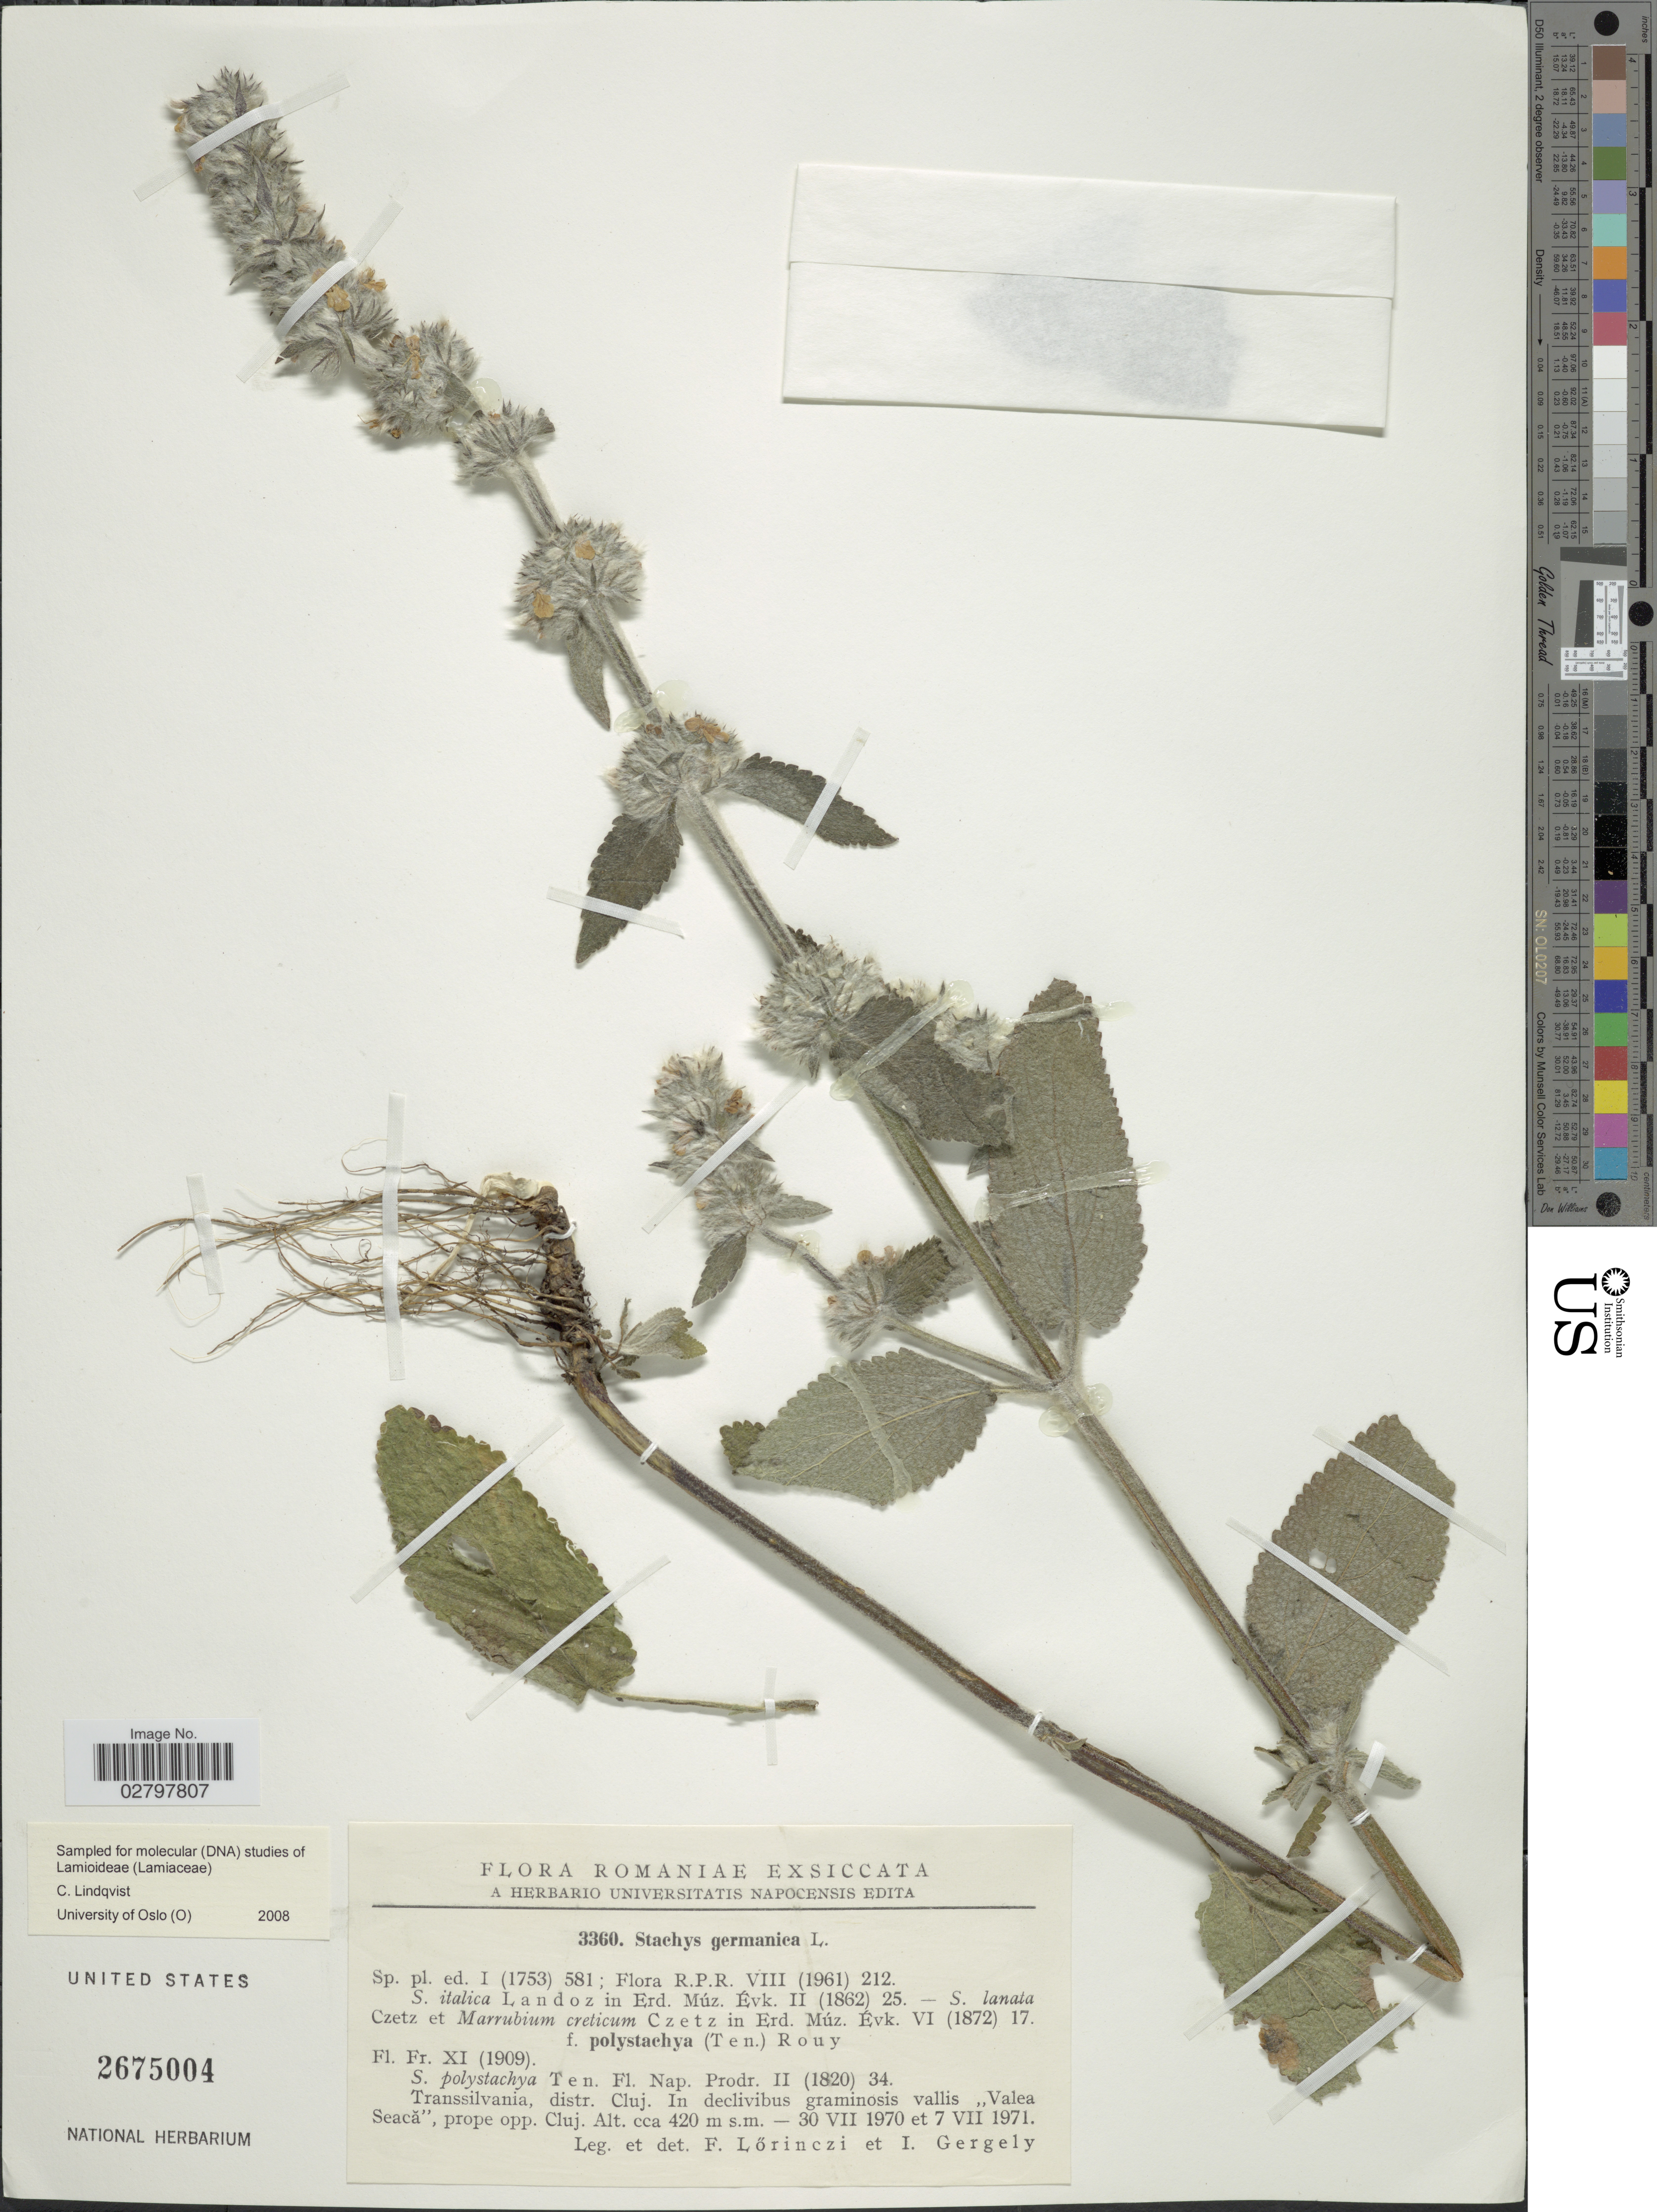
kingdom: Plantae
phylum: Tracheophyta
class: Magnoliopsida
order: Lamiales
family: Lamiaceae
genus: Stachys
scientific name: Stachys germanica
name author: L.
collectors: I. Gergely & F. Lörinczi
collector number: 3360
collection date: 1970-07-30/1971-07-07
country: Romania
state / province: Cluj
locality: Transsilvania, distr. Cluj. In declivibus graminosis vallis "Valea Seaca", prope opp. Cluj.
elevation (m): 420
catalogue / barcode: US 267500